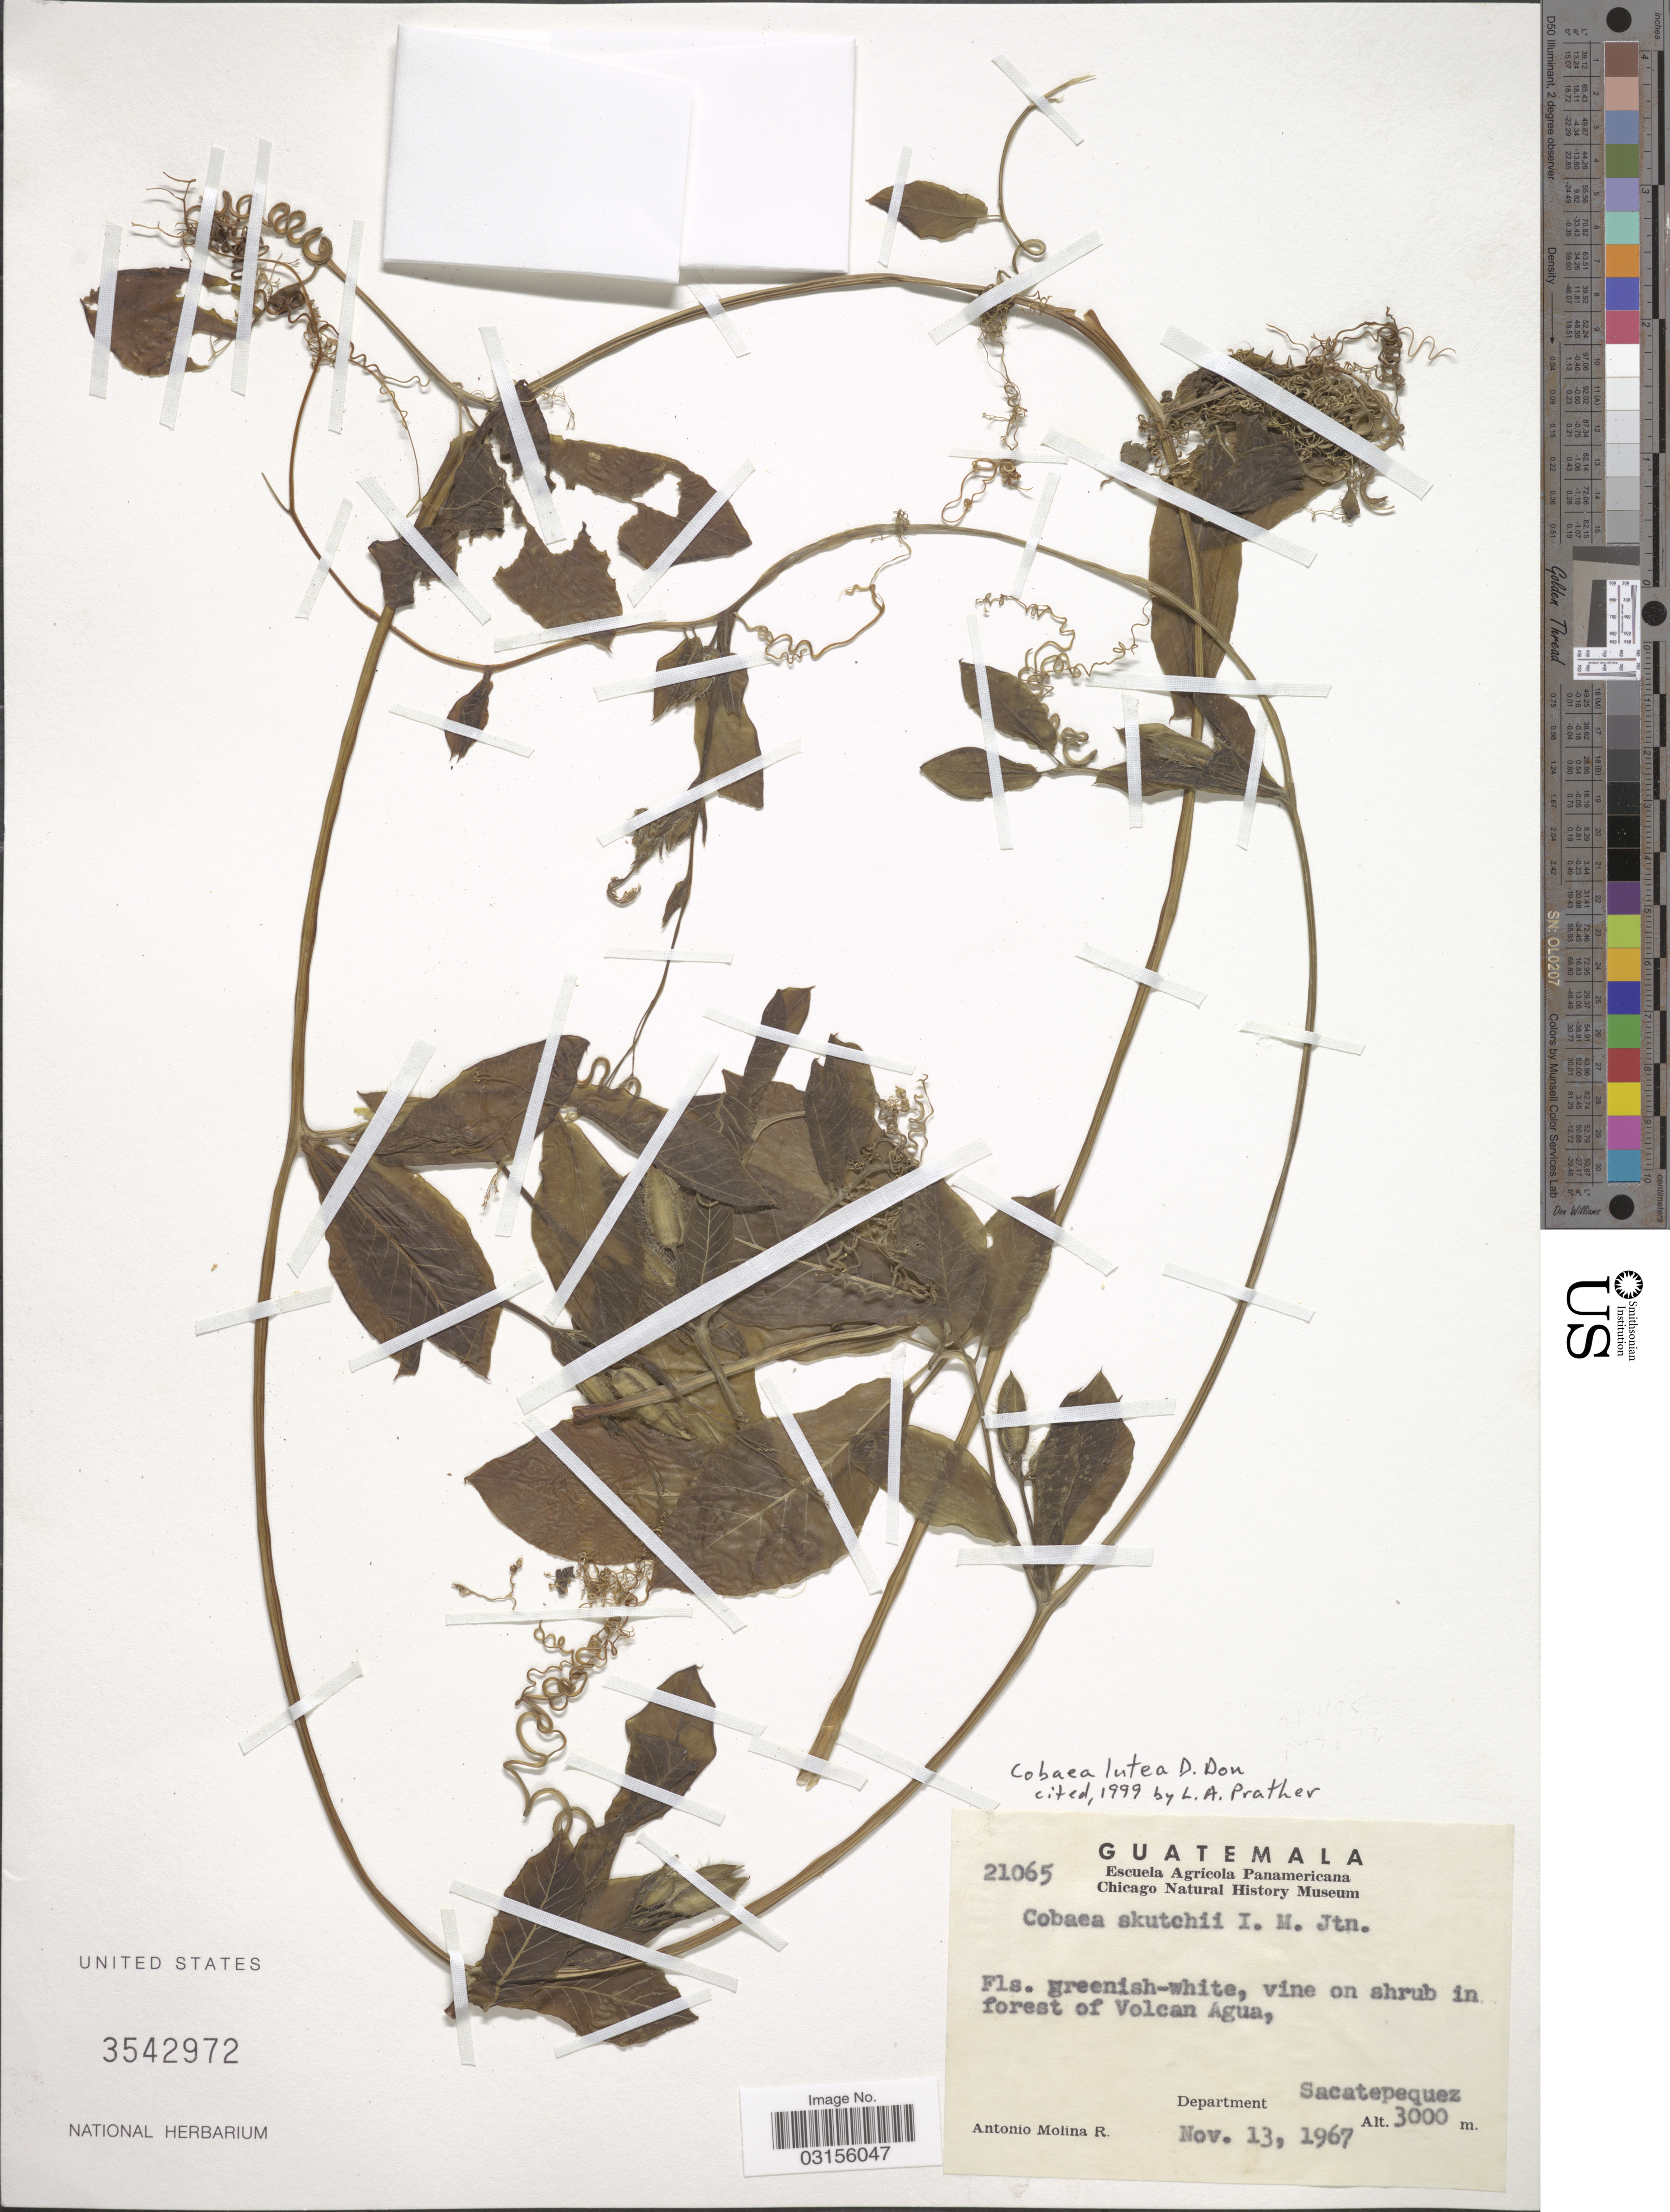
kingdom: Plantae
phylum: Tracheophyta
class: Magnoliopsida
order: Ericales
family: Polemoniaceae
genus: Cobaea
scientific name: Cobaea lutea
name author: D. Don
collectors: A. Molina R.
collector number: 21065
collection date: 1967-11-13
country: Guatemala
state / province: Sacatepéquez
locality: Volcan Agua, Department Sacatepequez.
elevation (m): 3000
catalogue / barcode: US 3542972